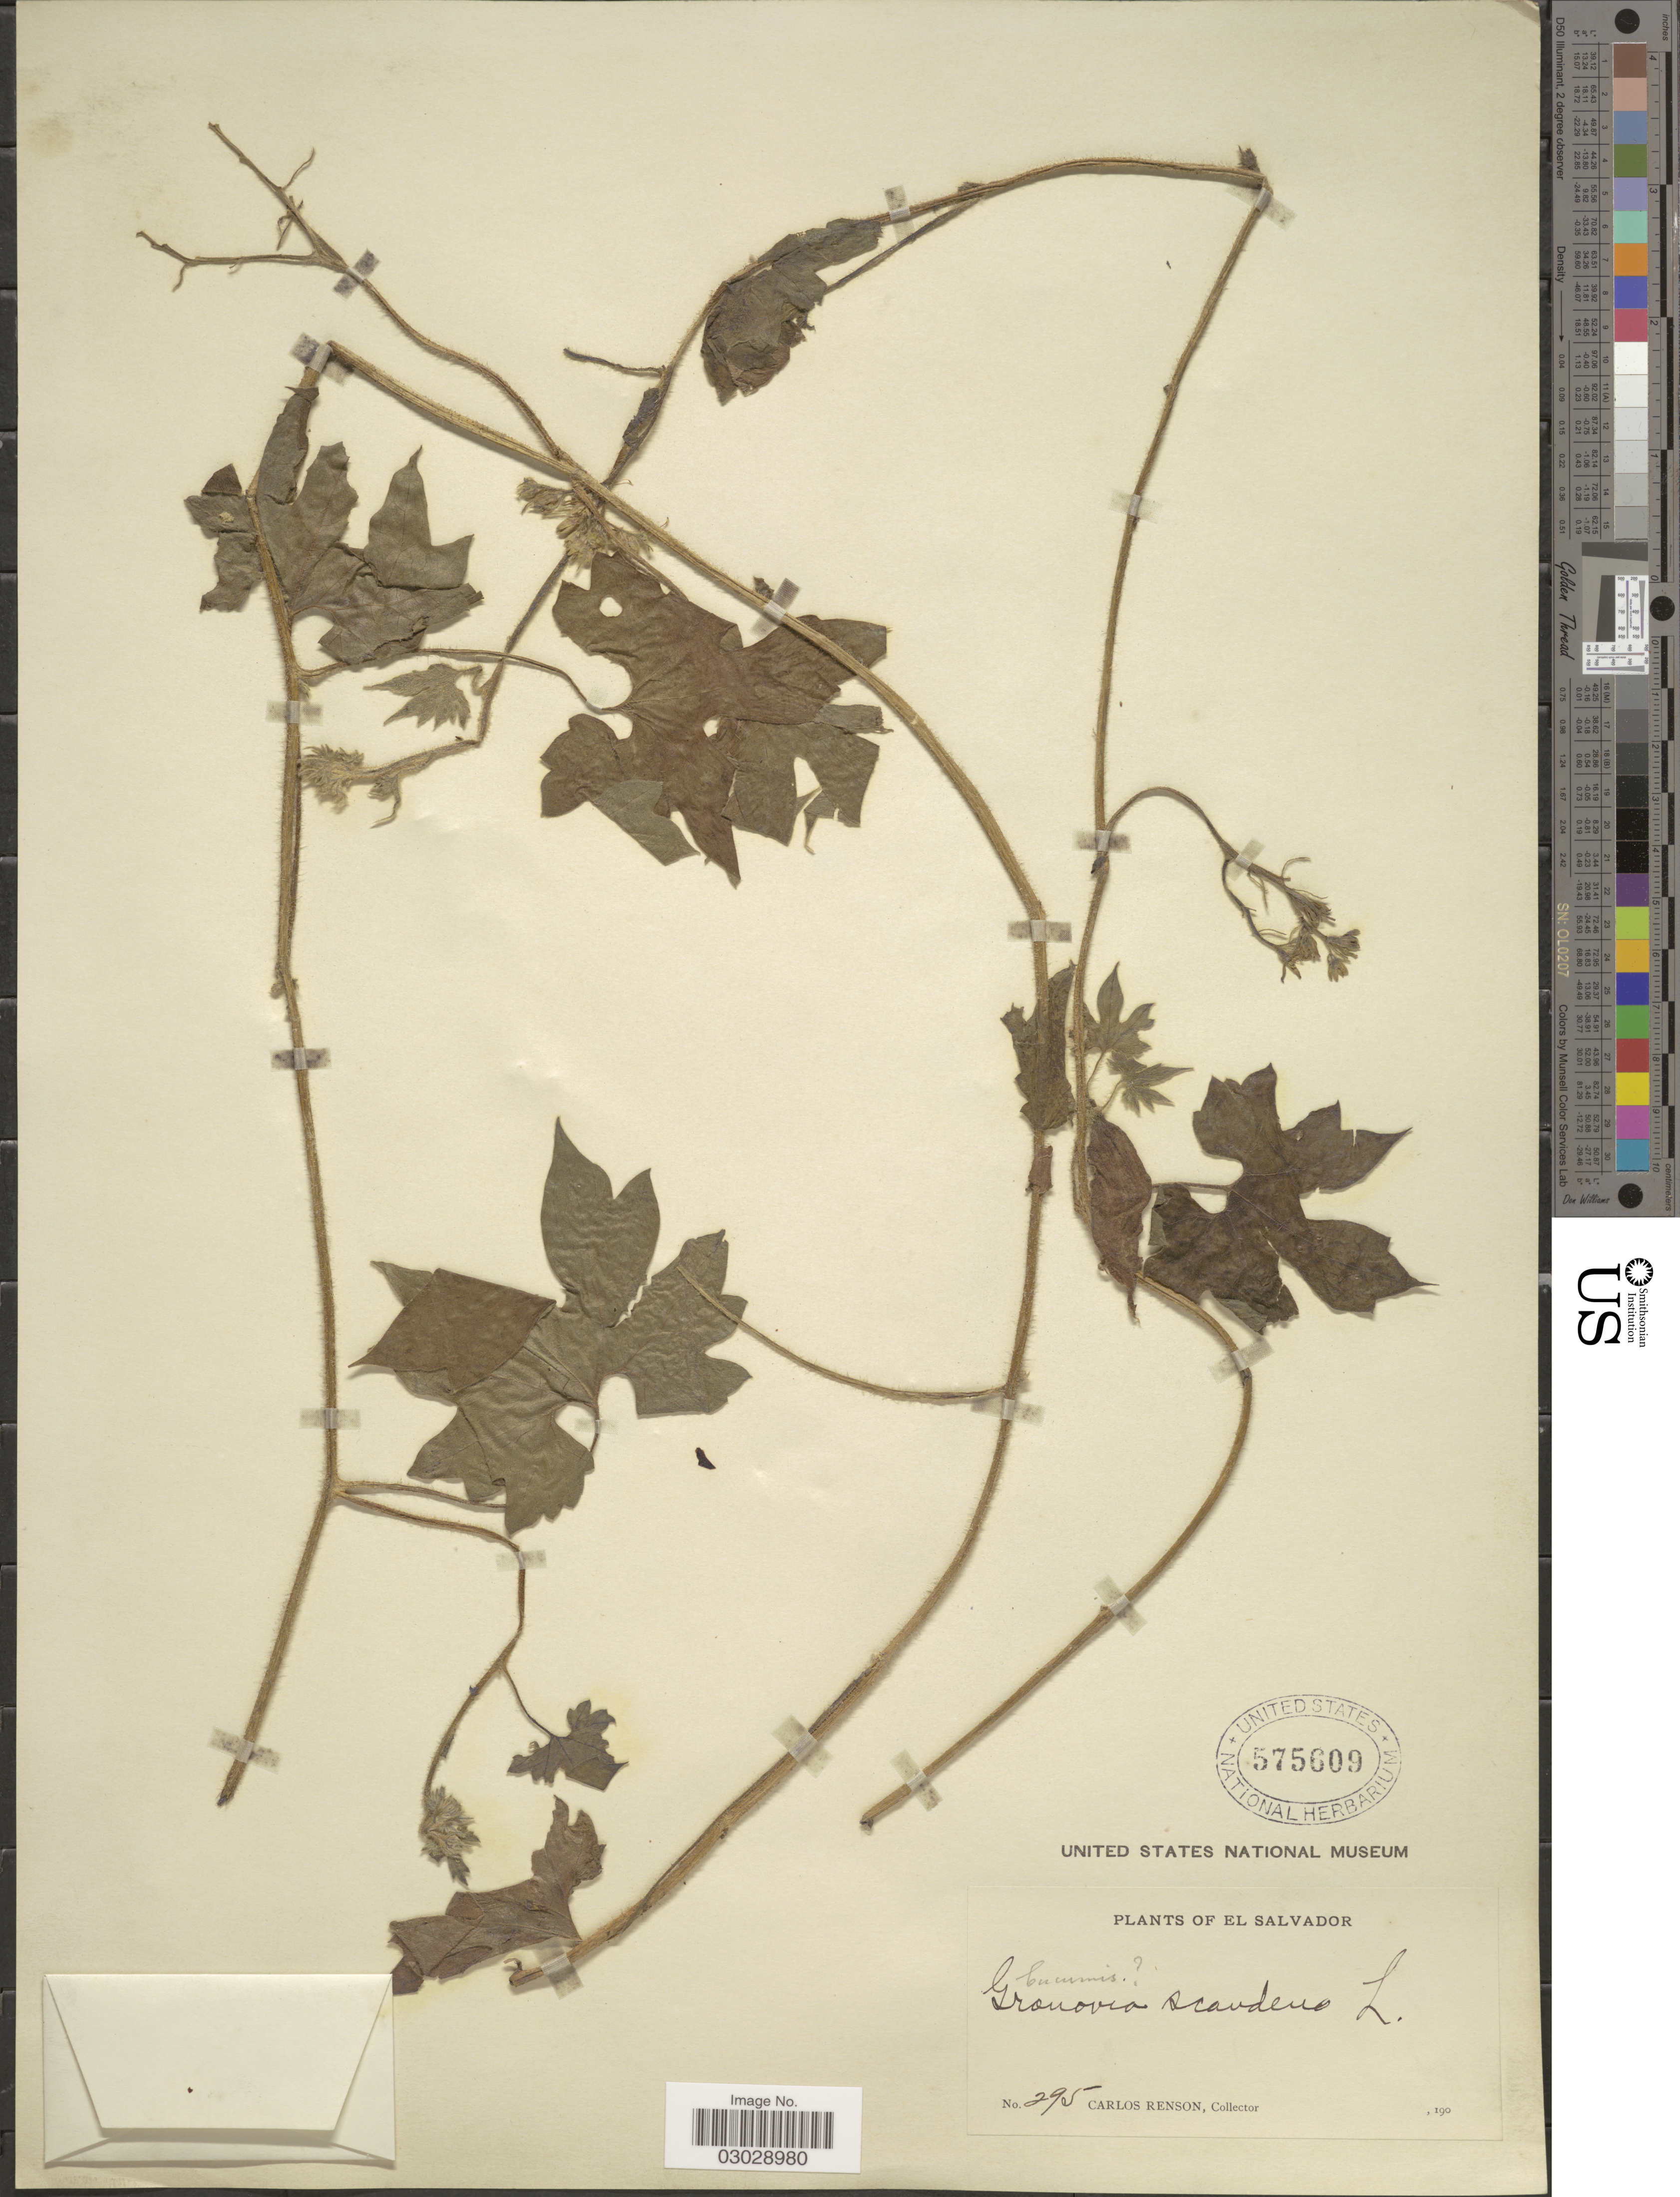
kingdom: Plantae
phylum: Tracheophyta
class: Magnoliopsida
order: Cornales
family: Loasaceae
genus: Gronovia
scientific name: Gronovia scandens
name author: L.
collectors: C. Renson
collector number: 295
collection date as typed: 190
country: El Salvador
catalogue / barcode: US 575609